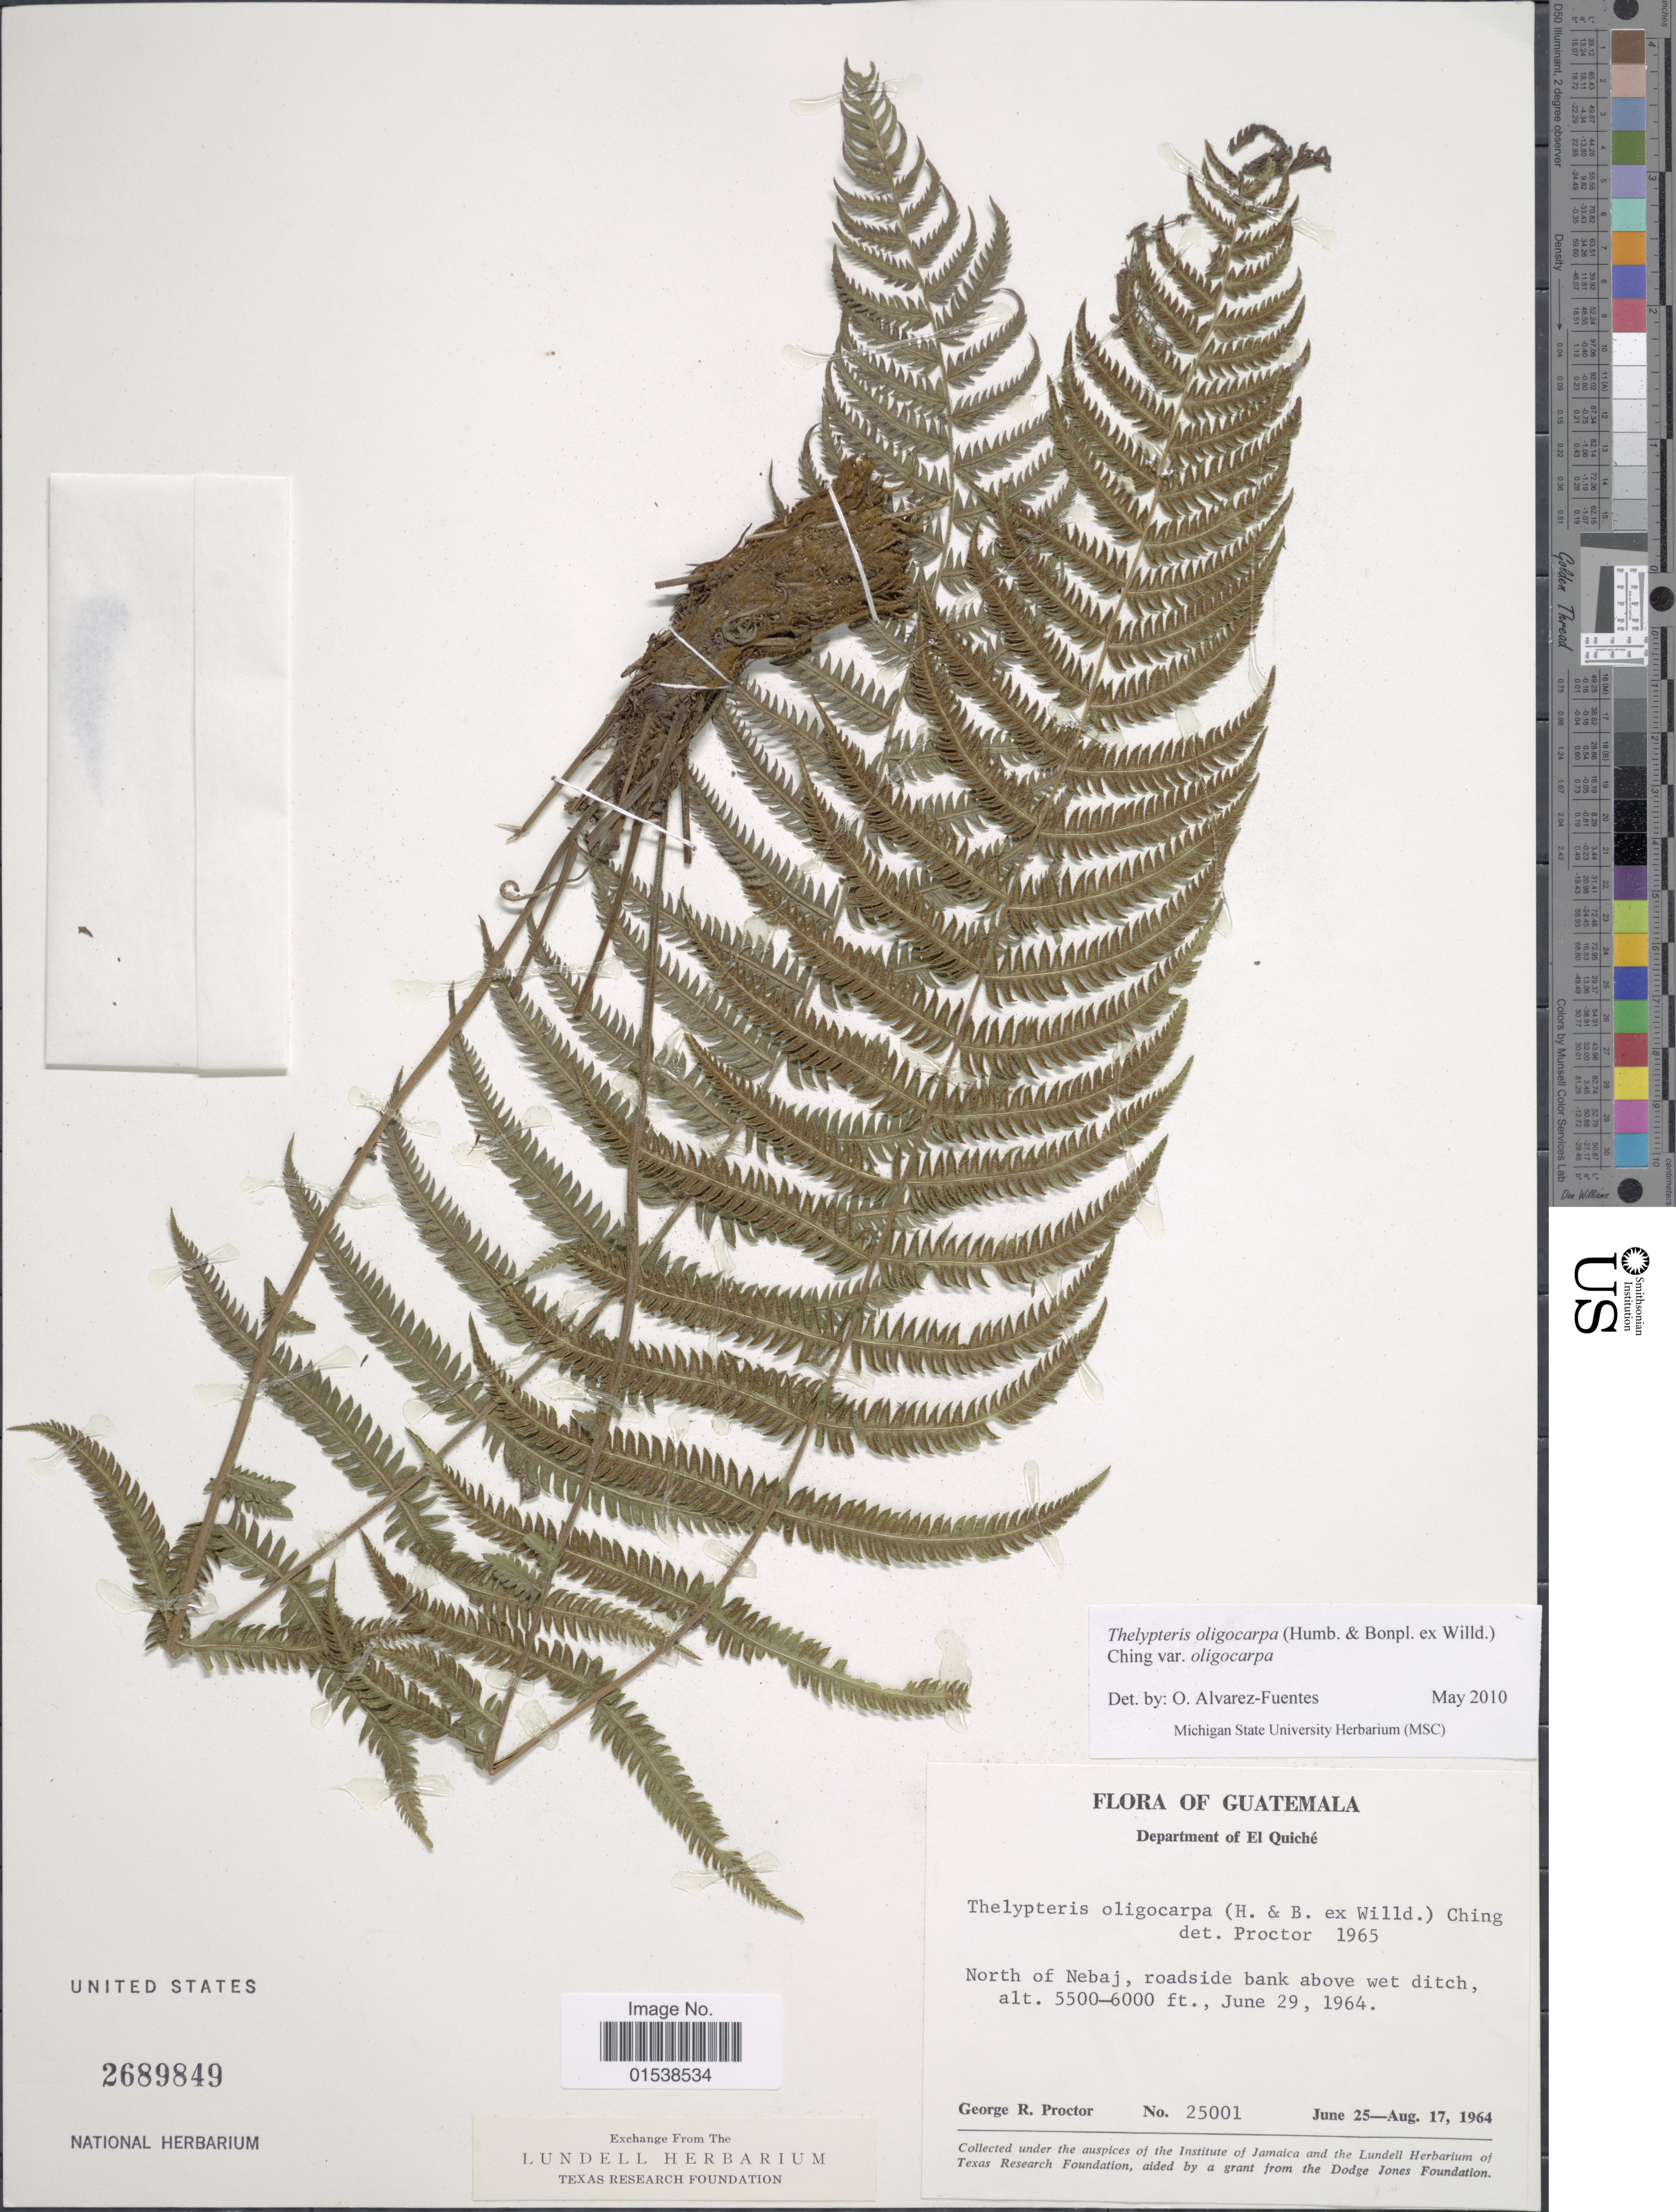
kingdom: Plantae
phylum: Tracheophyta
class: Polypodiopsida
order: Polypodiales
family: Thelypteridaceae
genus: Amauropelta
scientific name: Amauropelta oligocarpa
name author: (Humb. & Bonpl. ex Willd.) Pic. Serm.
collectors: G. R. Proctor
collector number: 25001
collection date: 1964-06-29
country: Guatemala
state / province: El Quiché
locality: Department of El Quiche, north of Nebaj, roadside bank above wet ditch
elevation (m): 1676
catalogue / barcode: US 2689849